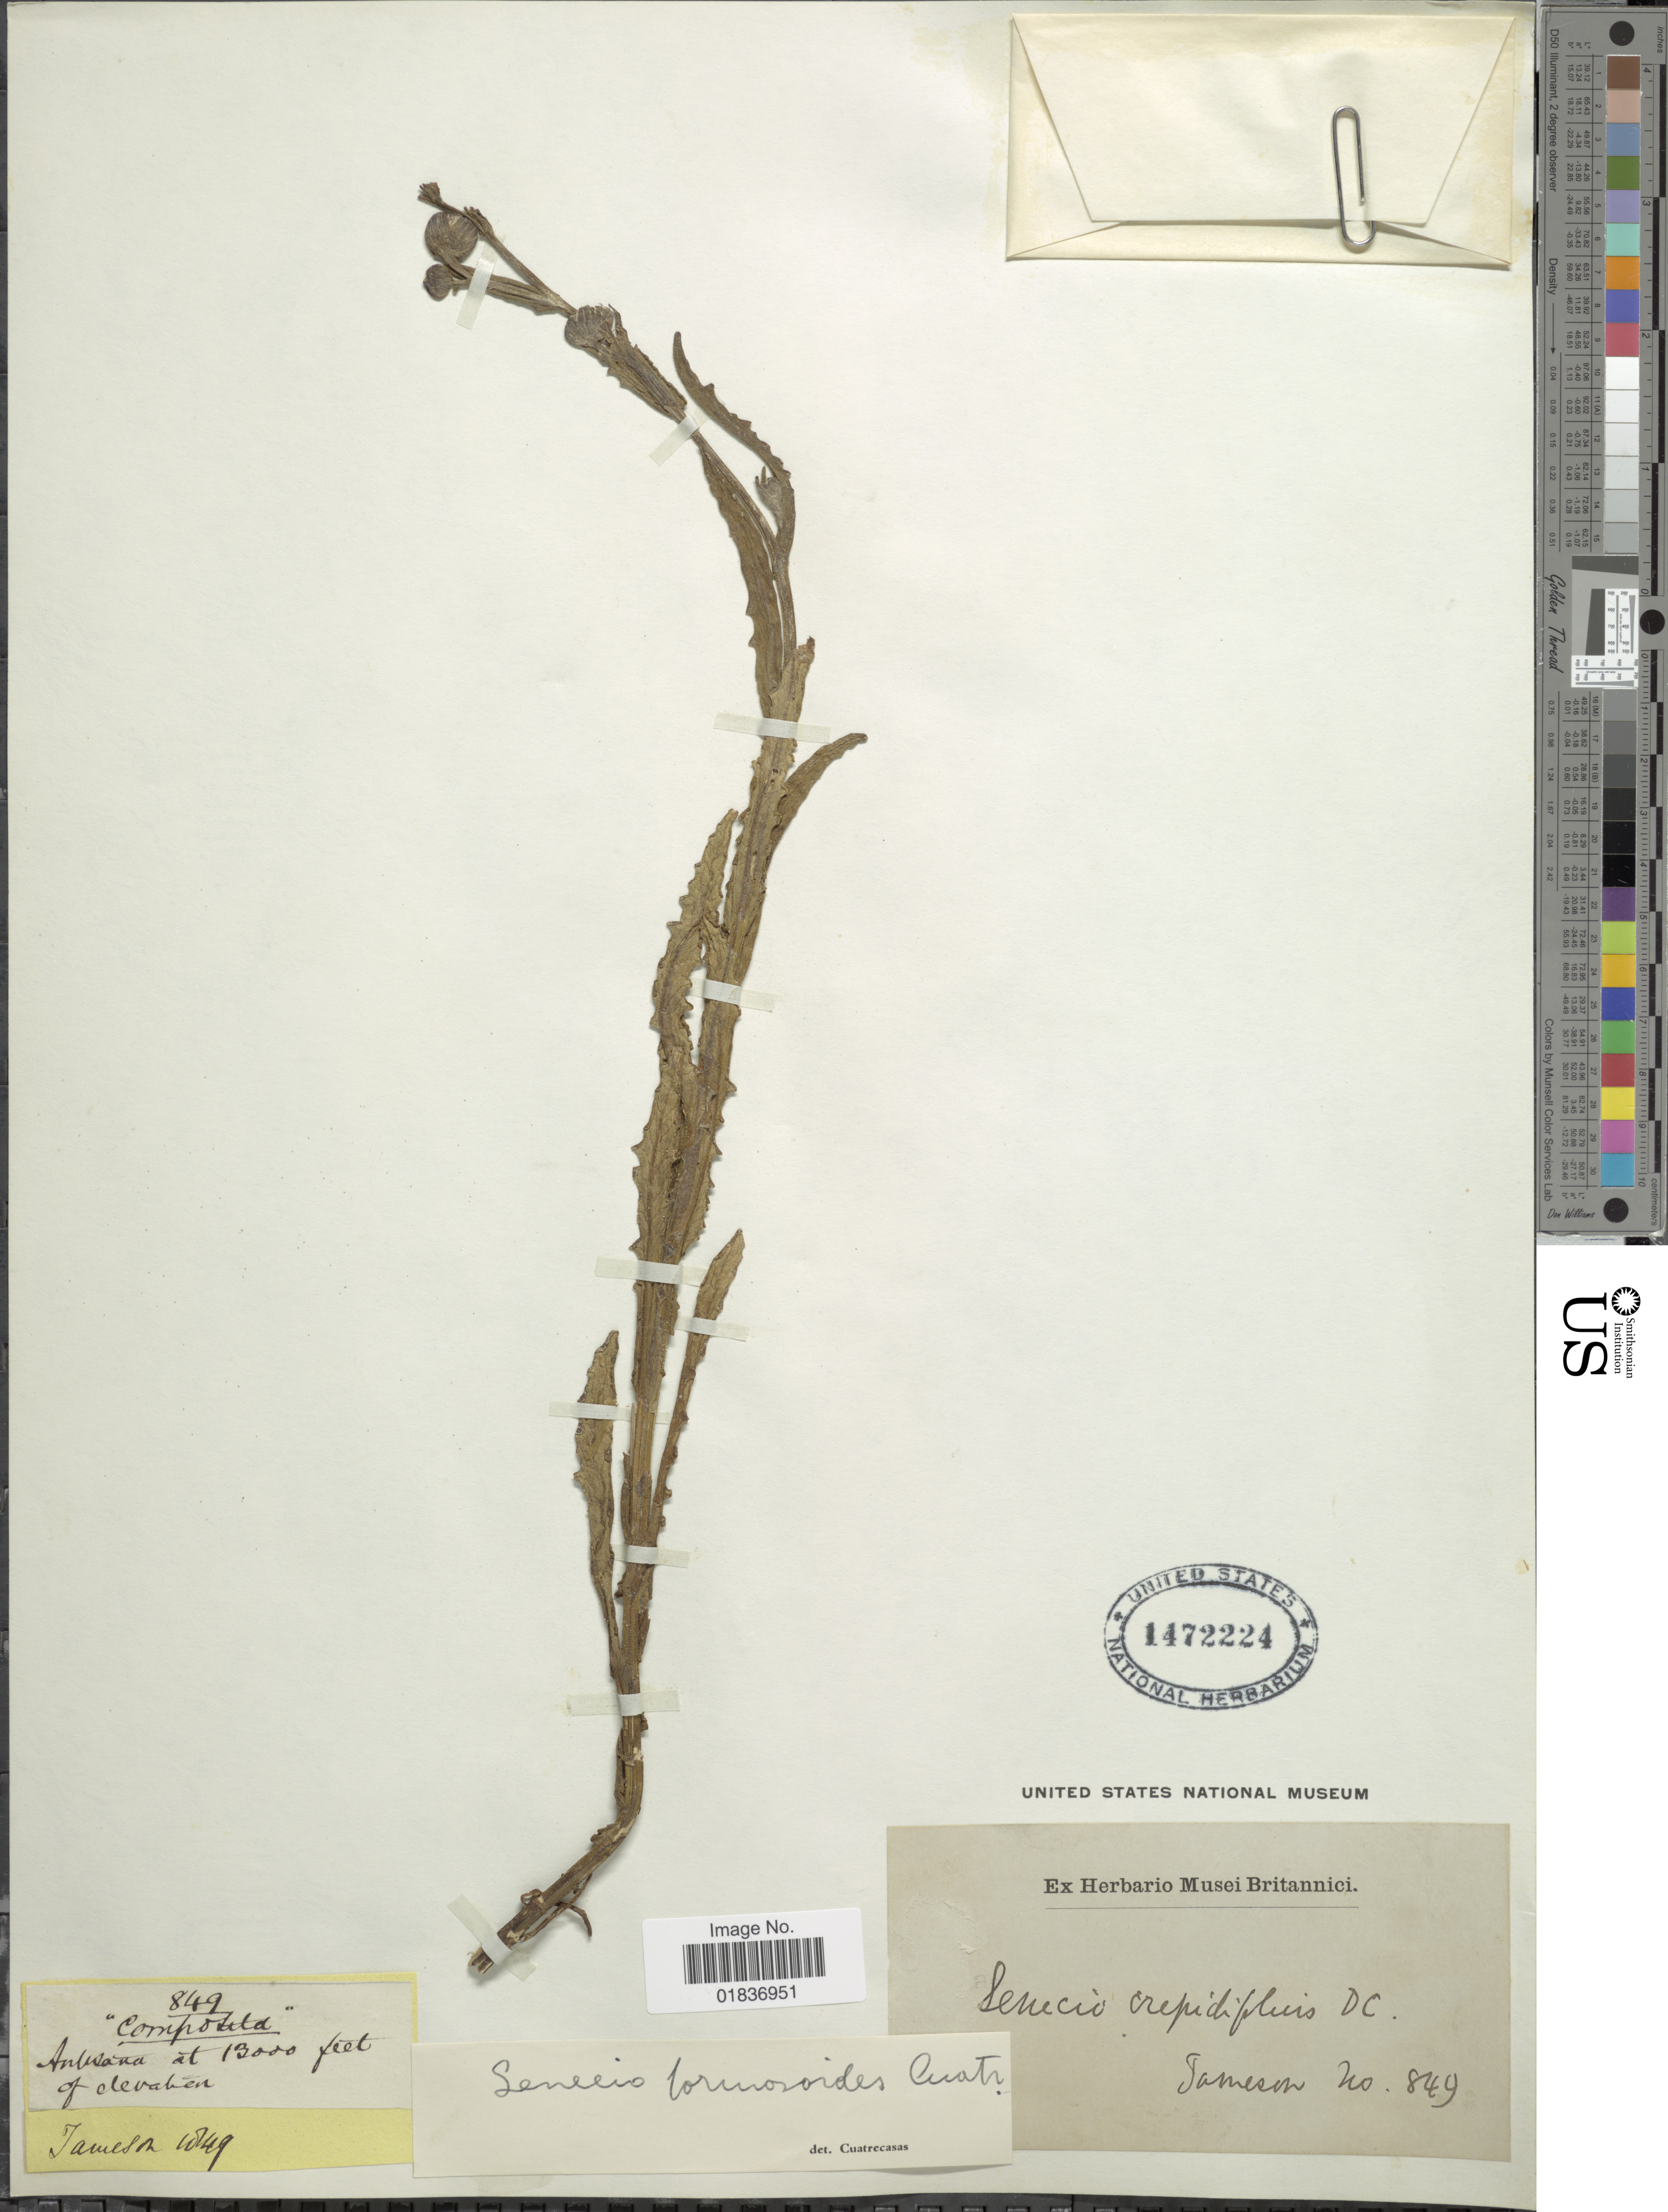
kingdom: Plantae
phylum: Tracheophyta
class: Magnoliopsida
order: Asterales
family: Asteraceae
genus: Senecio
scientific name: Senecio formosoides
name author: Cuatrec.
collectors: W. Jameson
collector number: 849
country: Ecuador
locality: Antisana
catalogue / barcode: US 1472224